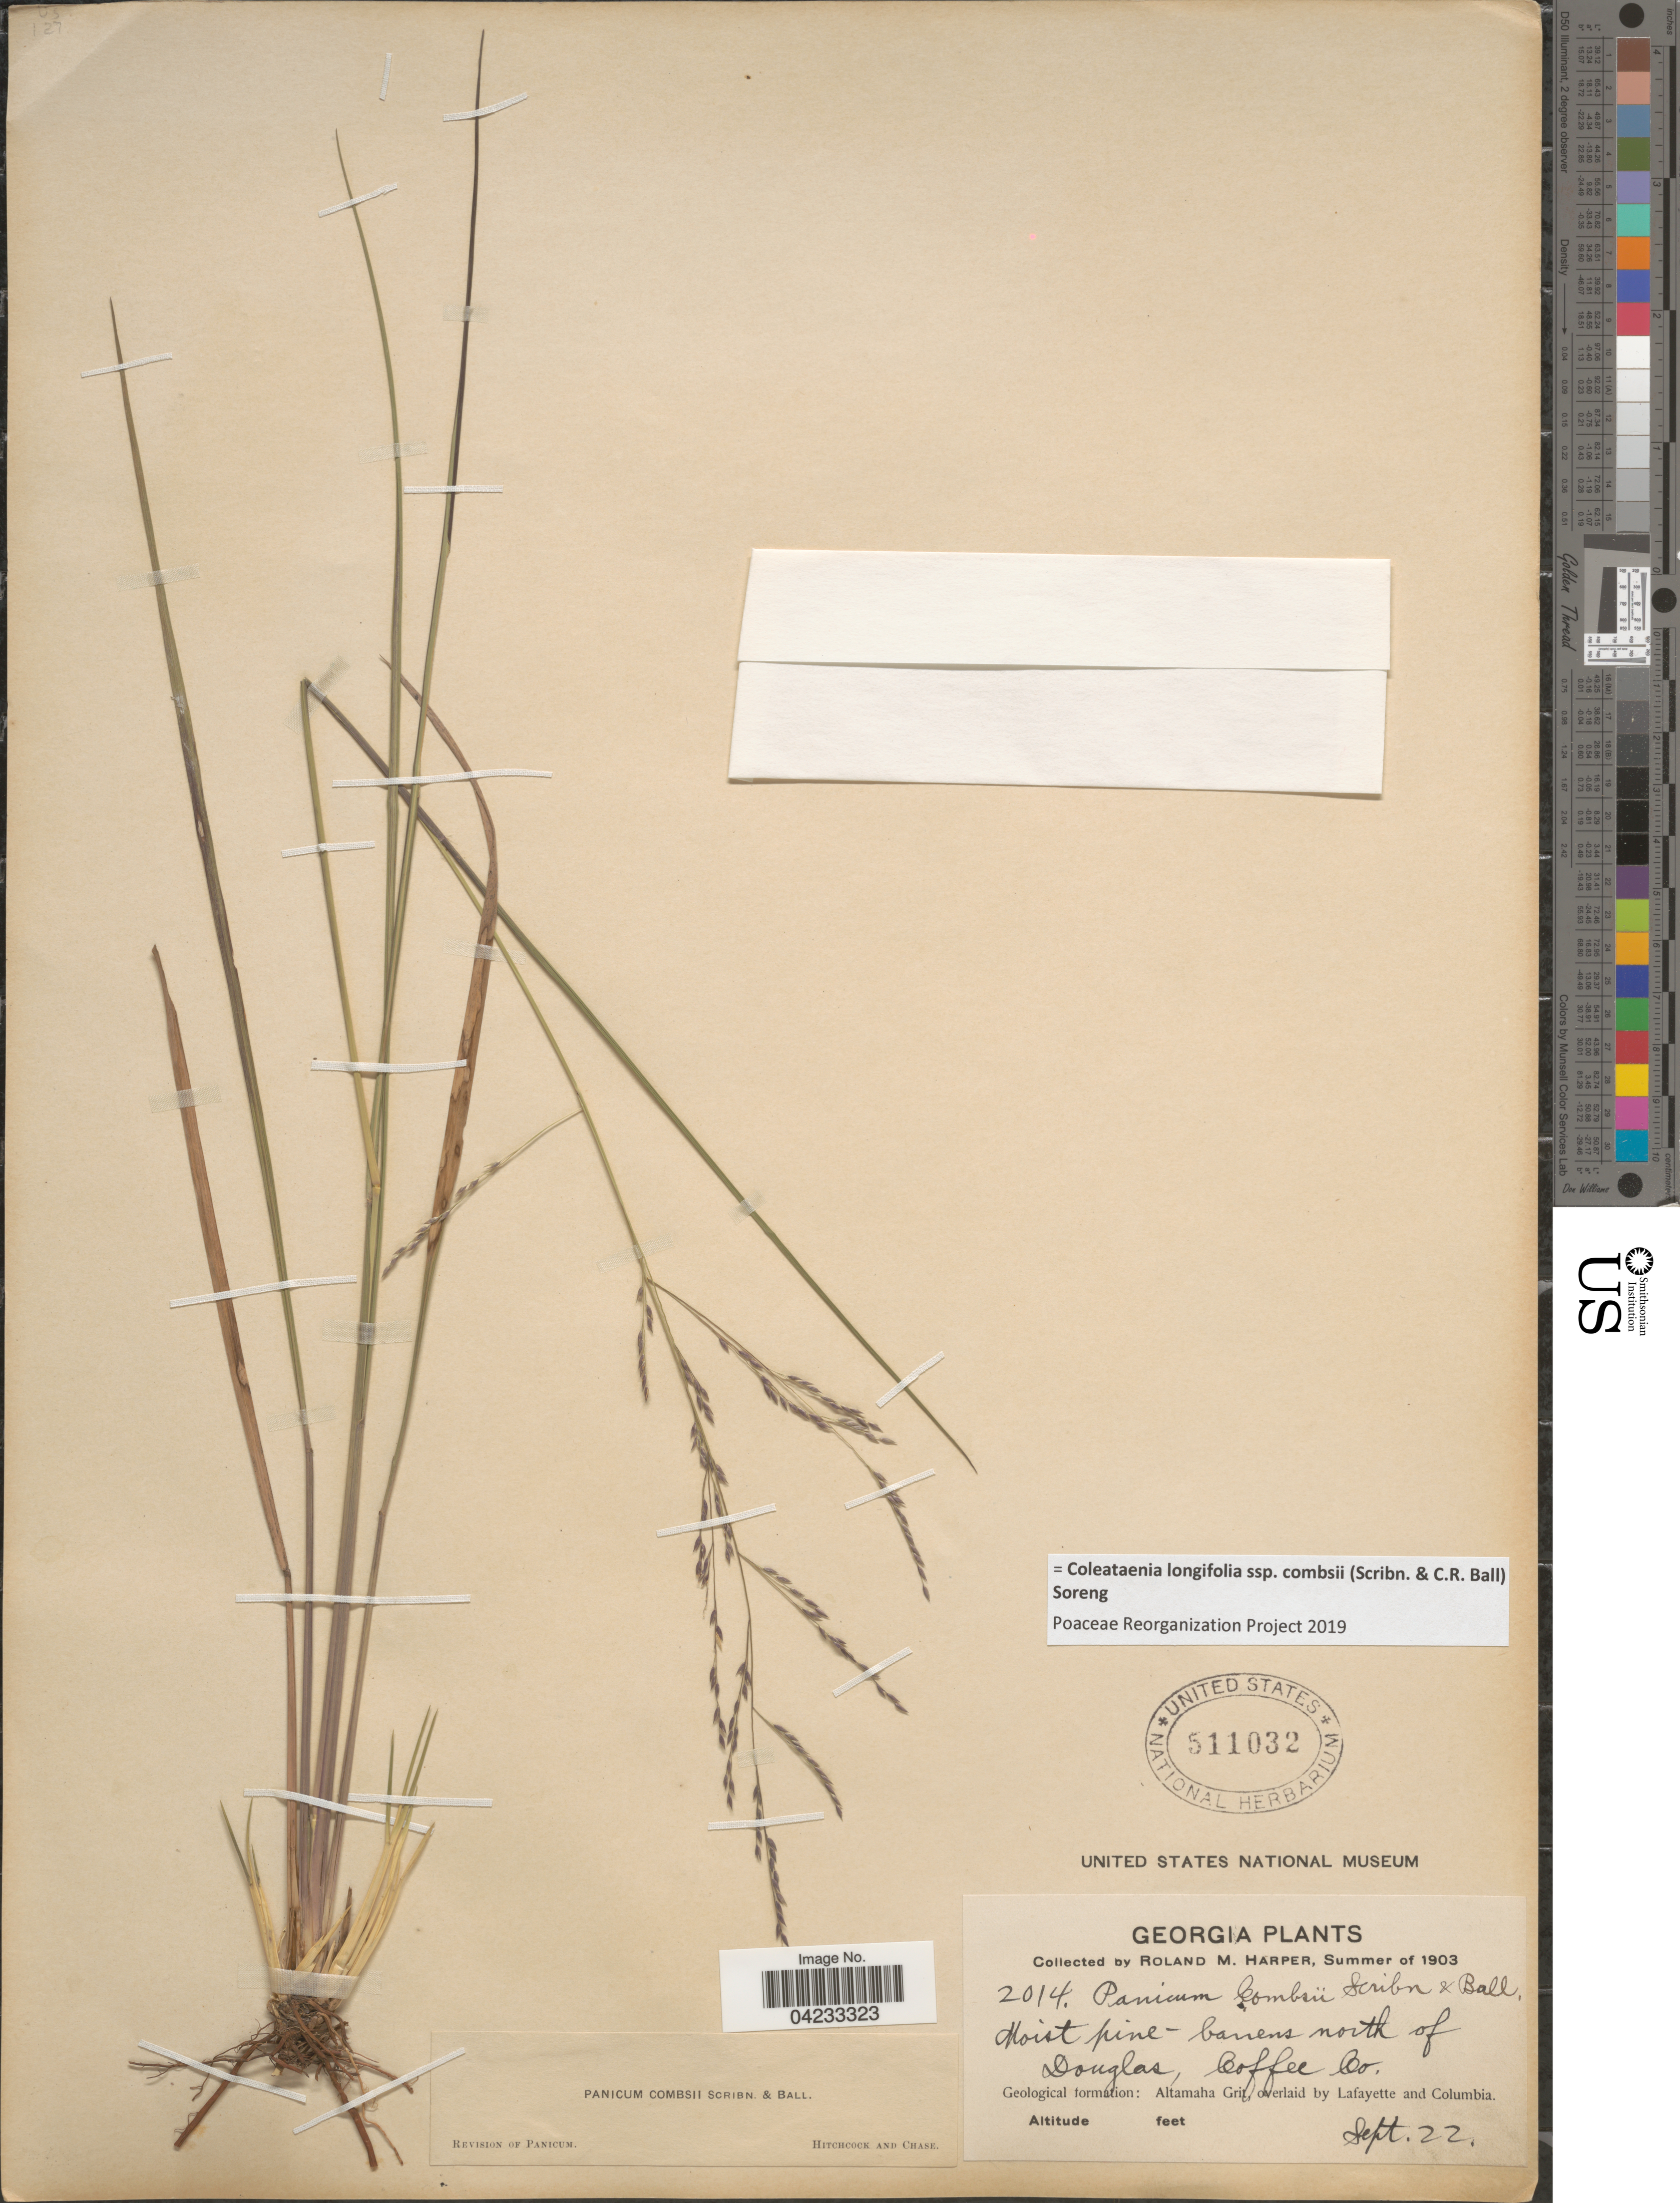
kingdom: Plantae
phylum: Tracheophyta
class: Liliopsida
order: Poales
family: Poaceae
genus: Coleataenia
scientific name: Coleataenia longifolia subsp. combsii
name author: (Scribn. & C.R. Ball) Soreng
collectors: R. M. Harper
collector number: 2014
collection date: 1903-09-22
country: United States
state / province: Georgia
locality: Moist pine-barrens north of Douglas, Coffee Co. Geological formation: Altamaha Grit, overlaid by Lafayette and Columbia.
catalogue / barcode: US 511032